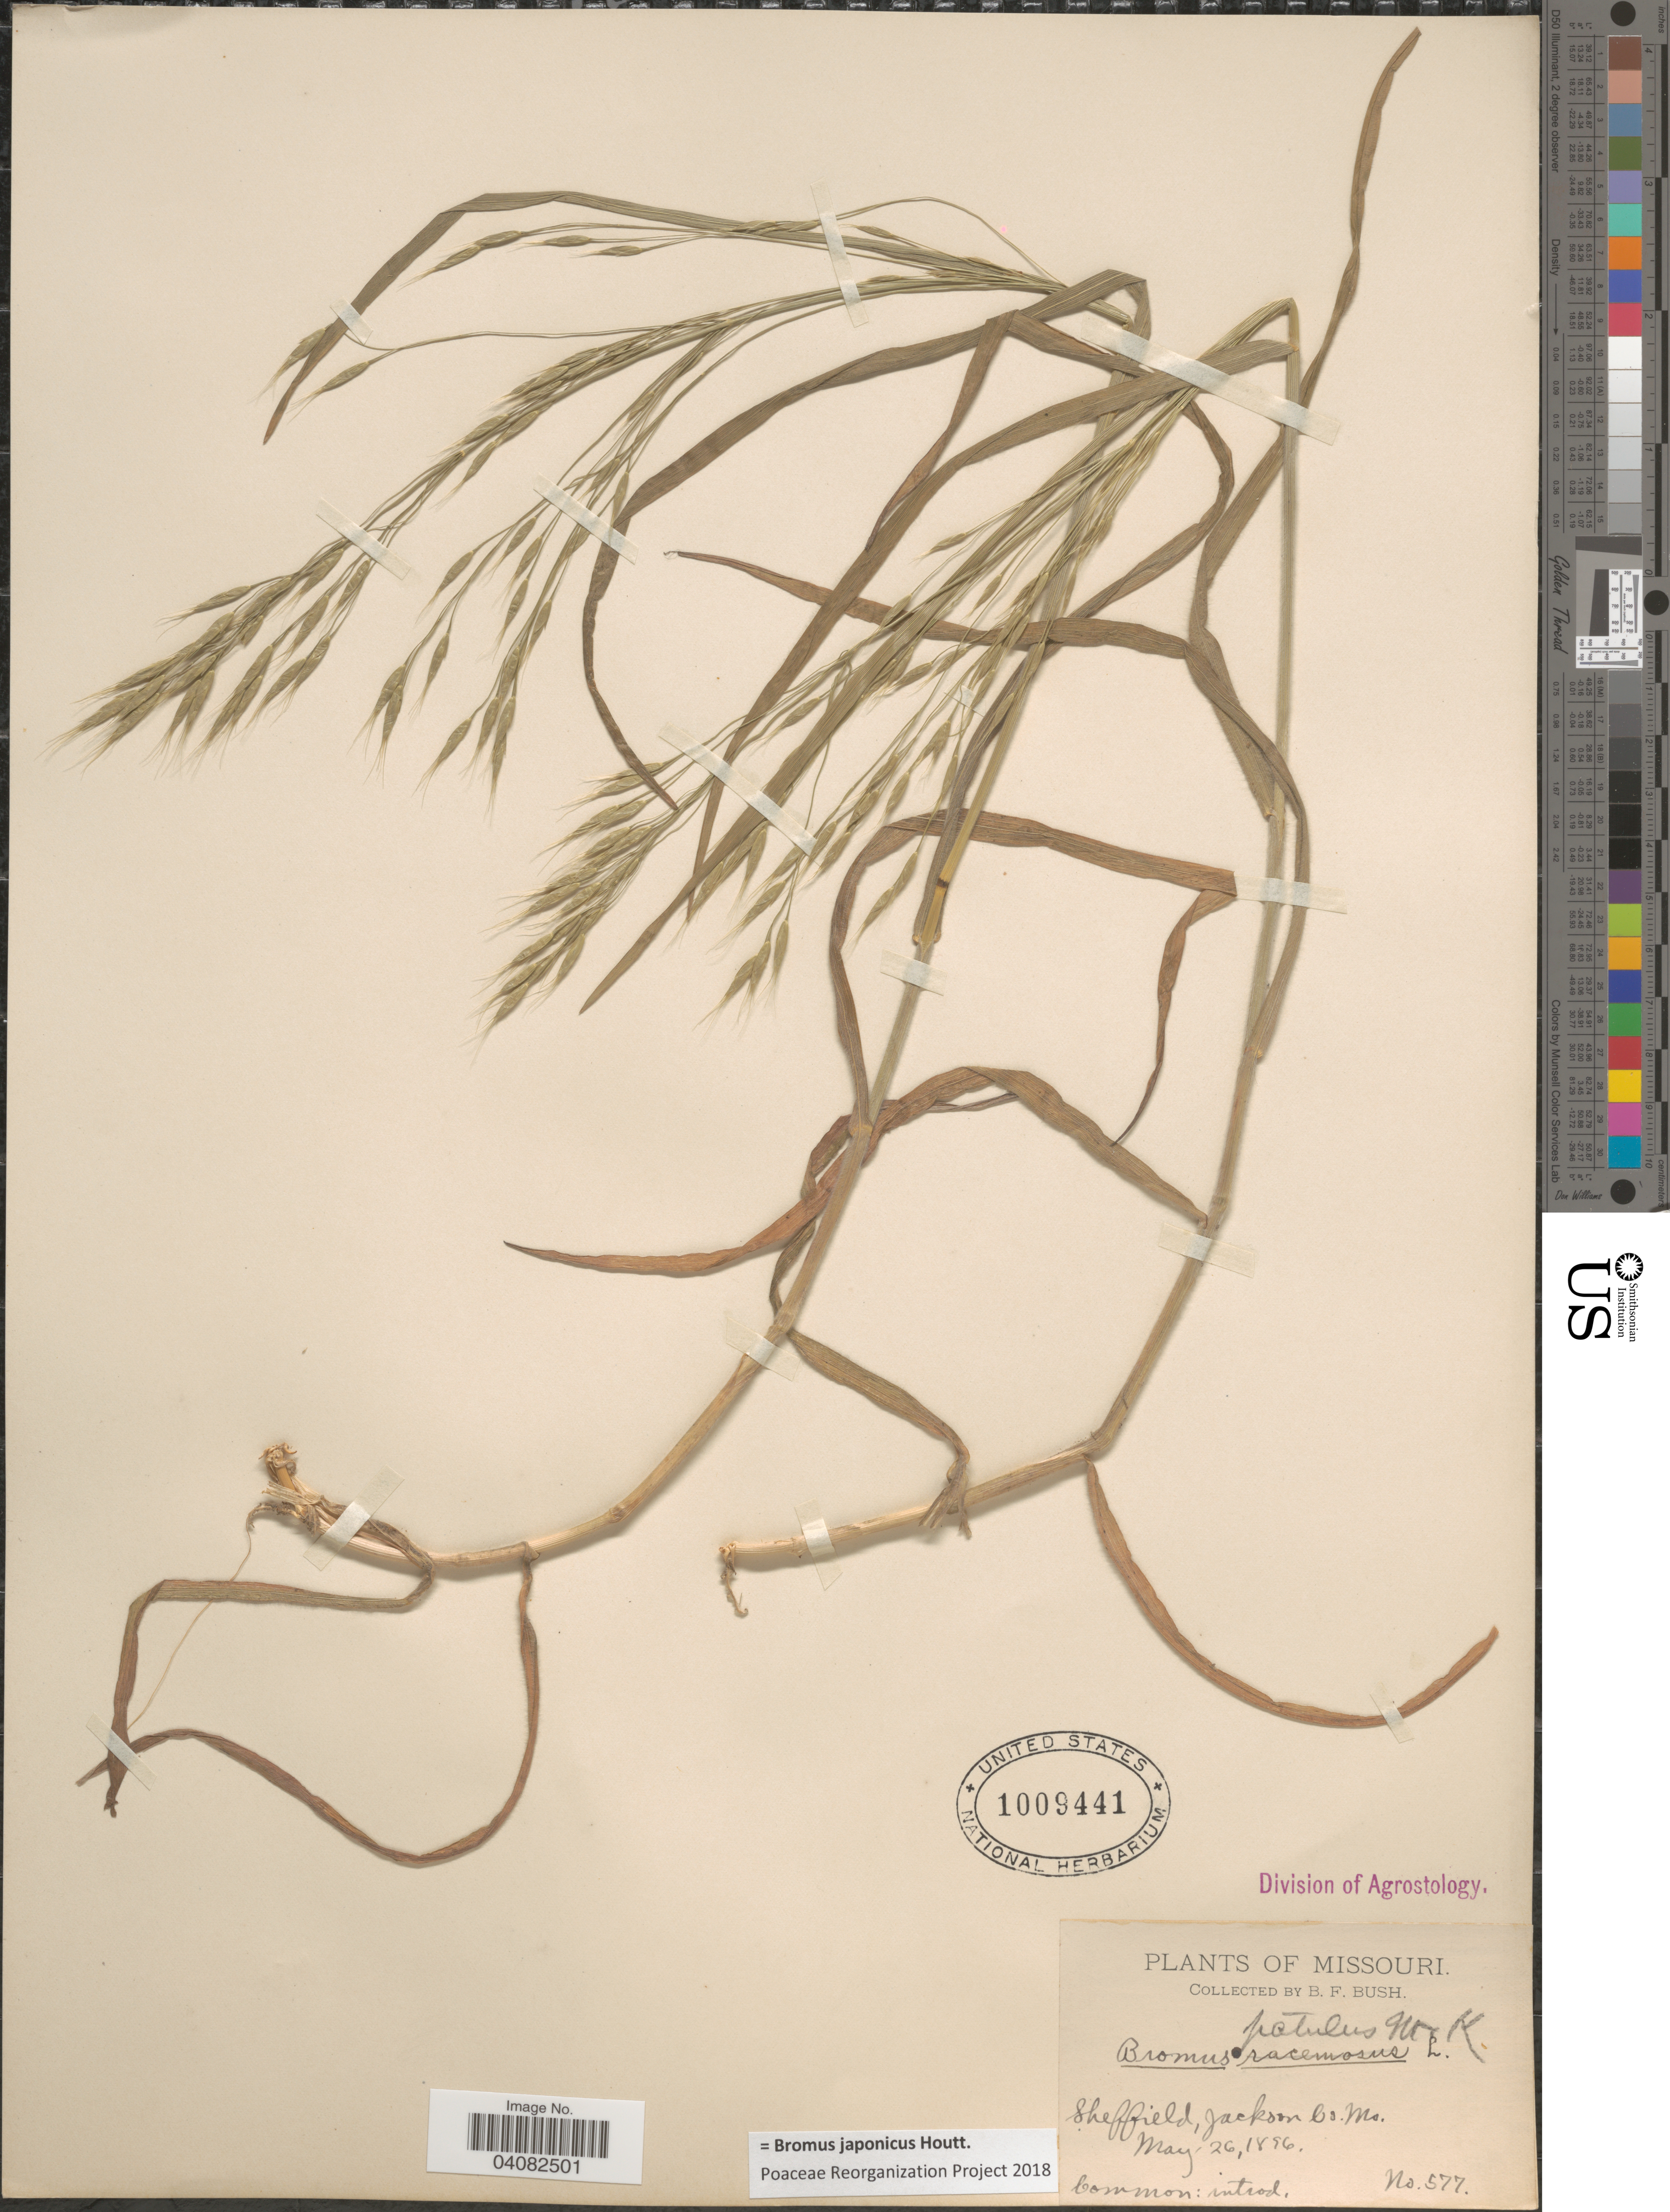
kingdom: Plantae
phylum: Tracheophyta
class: Liliopsida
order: Poales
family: Poaceae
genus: Bromus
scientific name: Bromus intermedius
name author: Gussone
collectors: B. F. Bush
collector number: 577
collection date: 1896-05-26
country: United States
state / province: Missouri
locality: Sheffield, Jackson Co.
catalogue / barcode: US 1009441